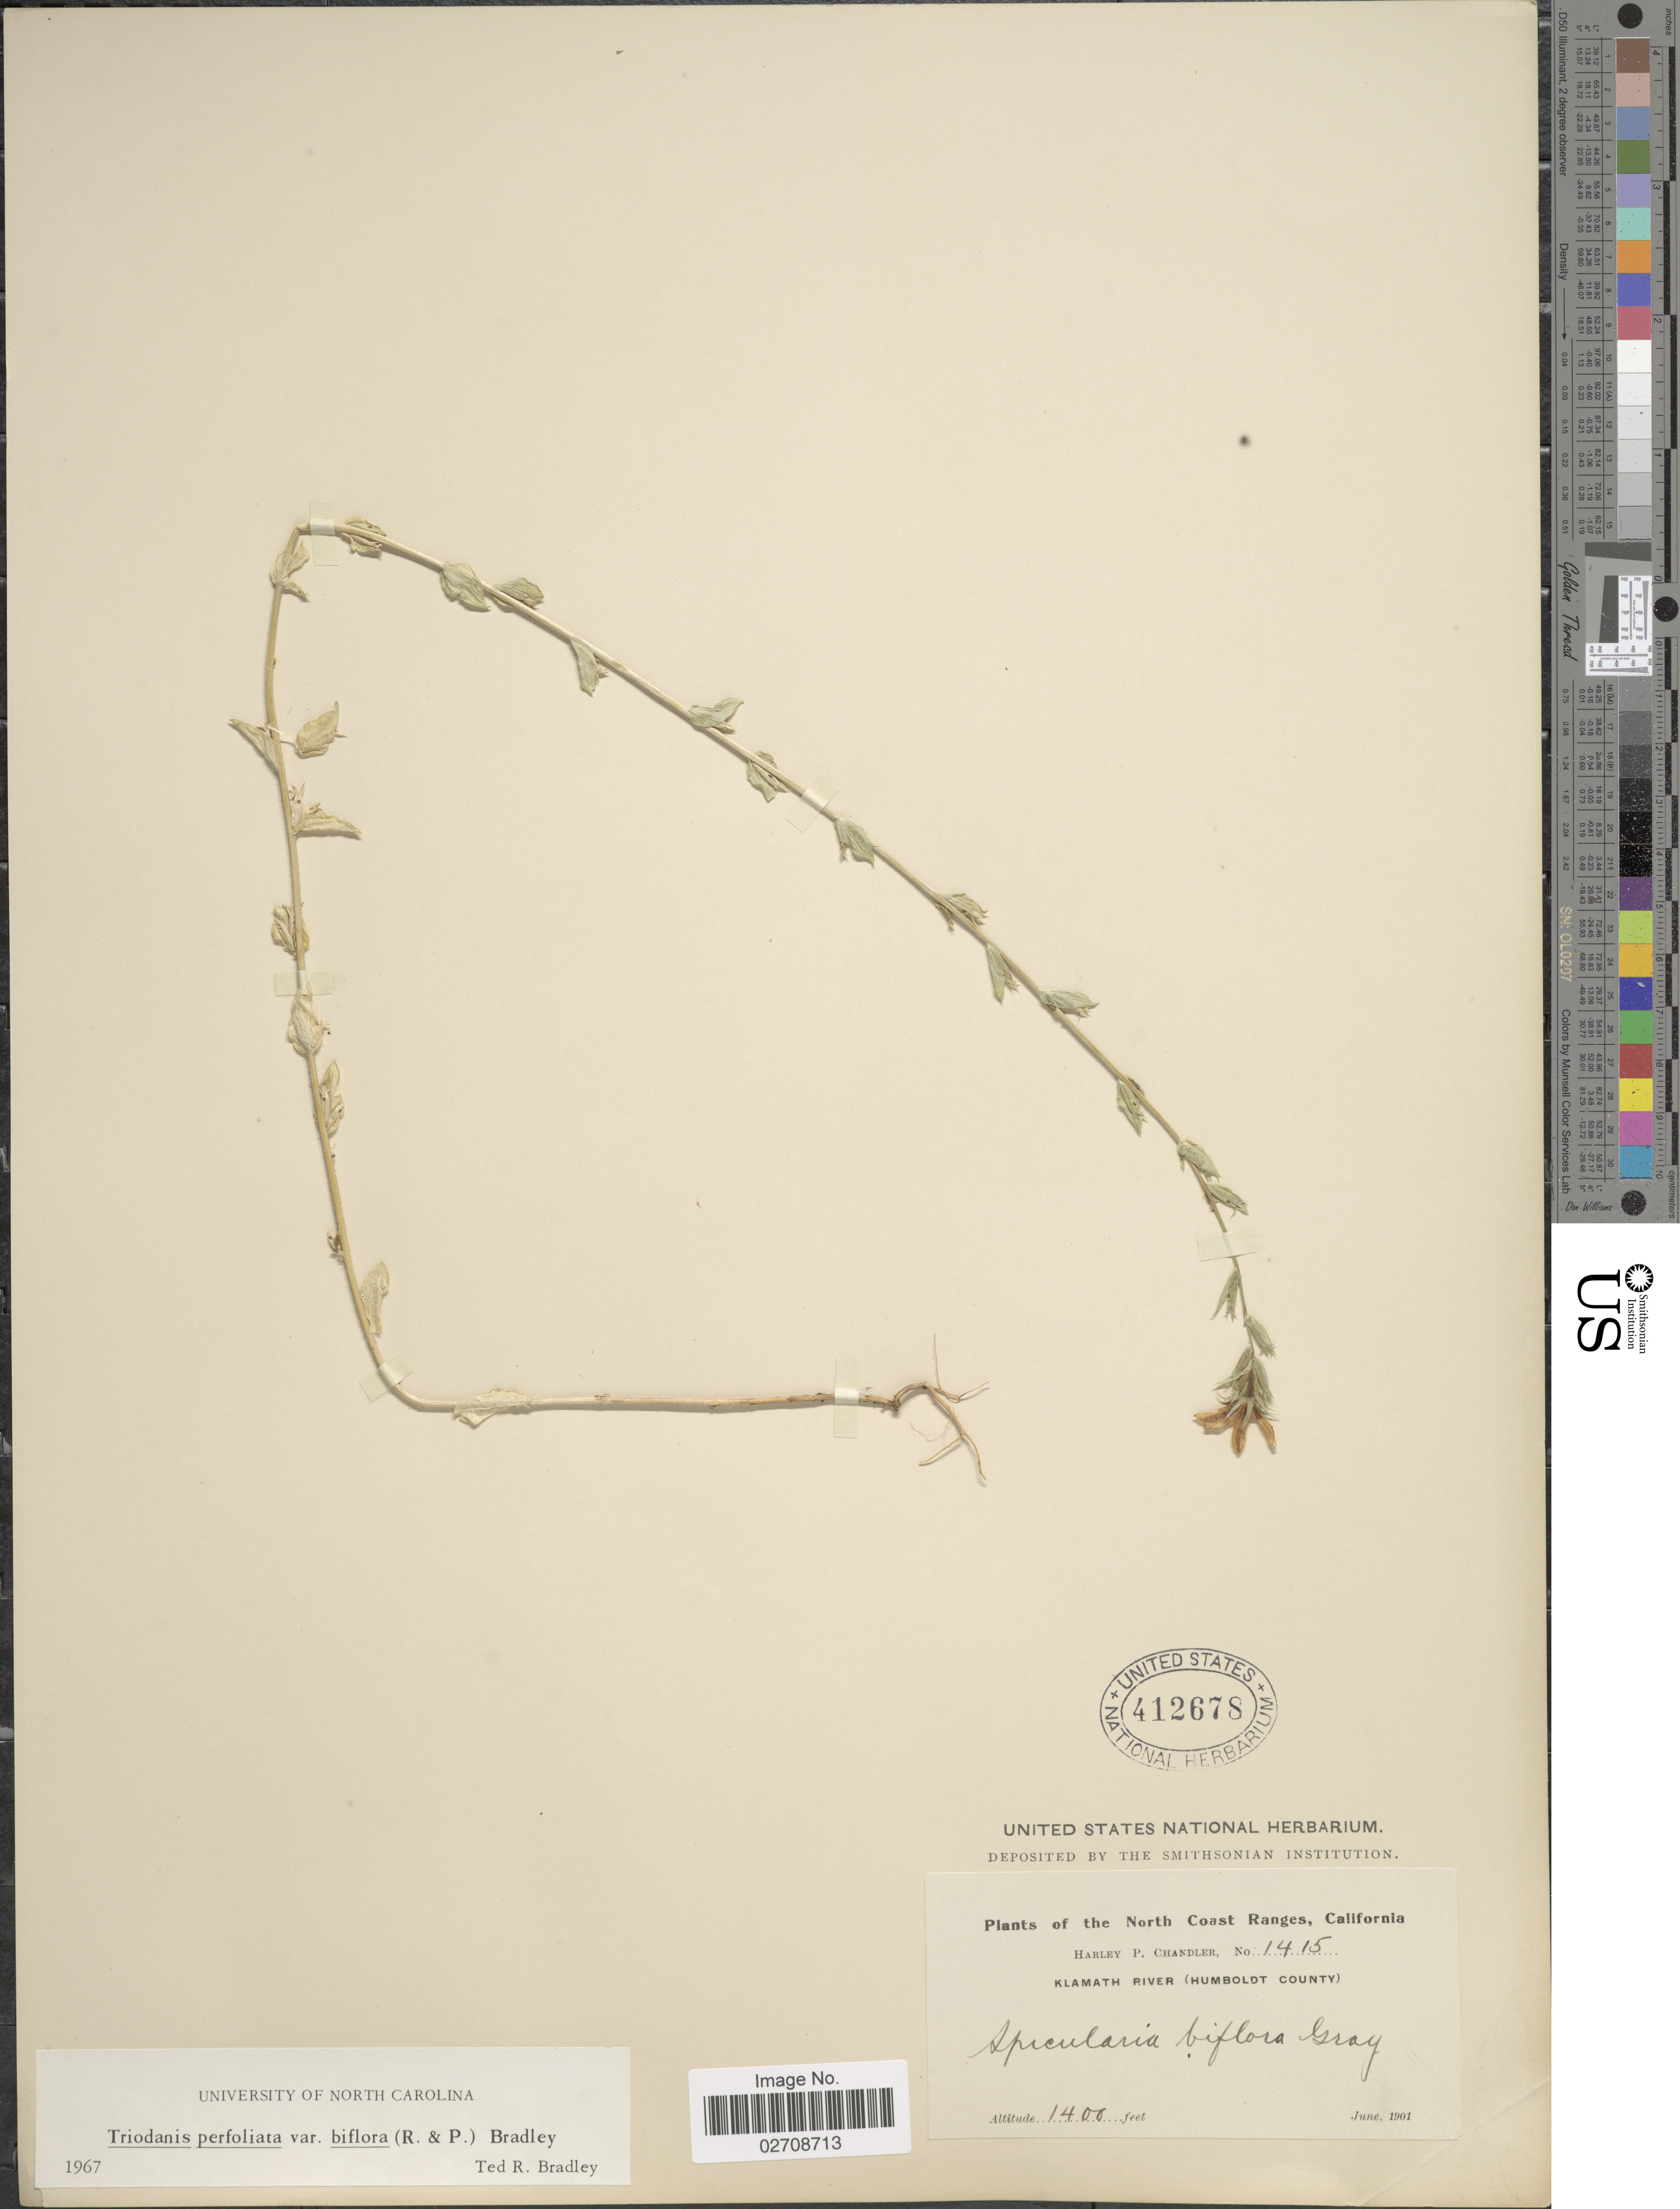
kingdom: Plantae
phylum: Tracheophyta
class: Magnoliopsida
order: Asterales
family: Campanulaceae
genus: Triodanis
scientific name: Triodanis biflora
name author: (Ruiz & Pav.) Greene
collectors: H. Chandler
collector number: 1415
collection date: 1901-06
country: United States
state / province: California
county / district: Humboldt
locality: The North Coast Ranges, California, Klamath River River (Humboldt County)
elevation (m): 427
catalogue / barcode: US 412678